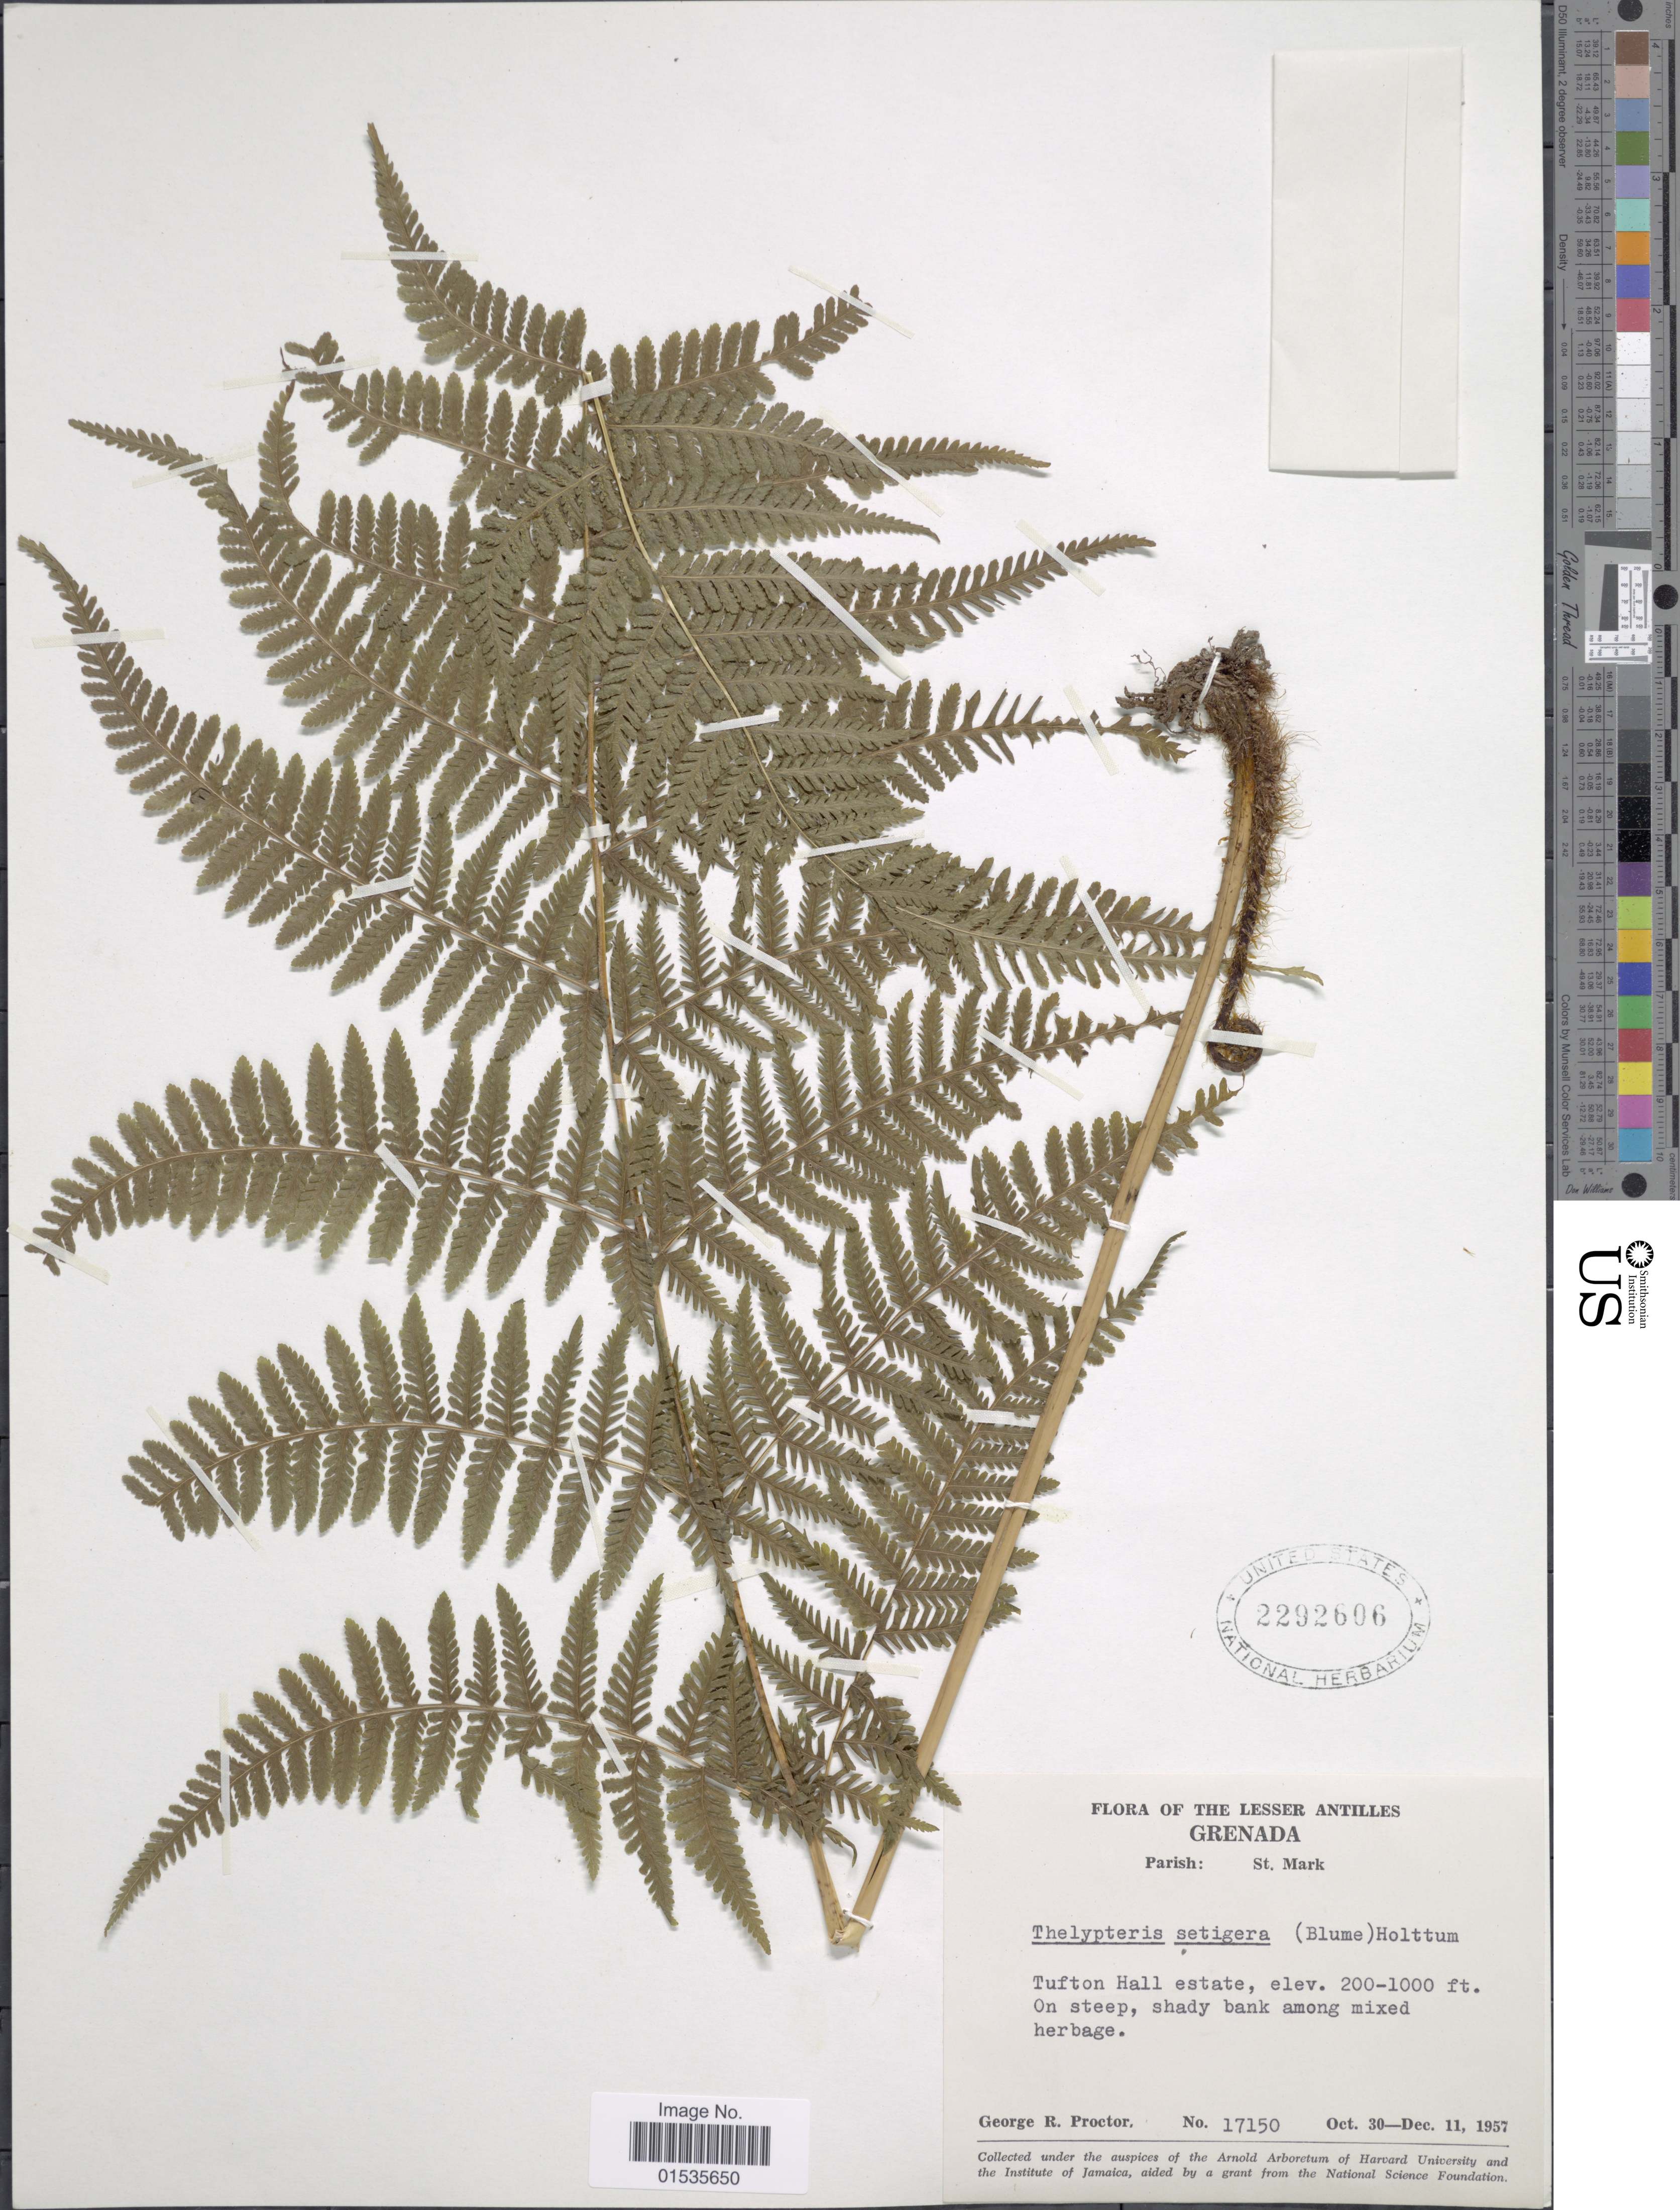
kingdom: Plantae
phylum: Tracheophyta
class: Polypodiopsida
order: Polypodiales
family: Thelypteridaceae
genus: Macrothelypteris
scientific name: Macrothelypteris torresiana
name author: (Gaudich.) Ching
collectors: G. Proctor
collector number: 17150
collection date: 1957-10-30/1957-12-11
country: Grenada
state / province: Saint Mark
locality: The Lesser Antilles, Grenada, Parish: St. Mark, Tufton Hall estate.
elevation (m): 61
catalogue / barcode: US 2292606